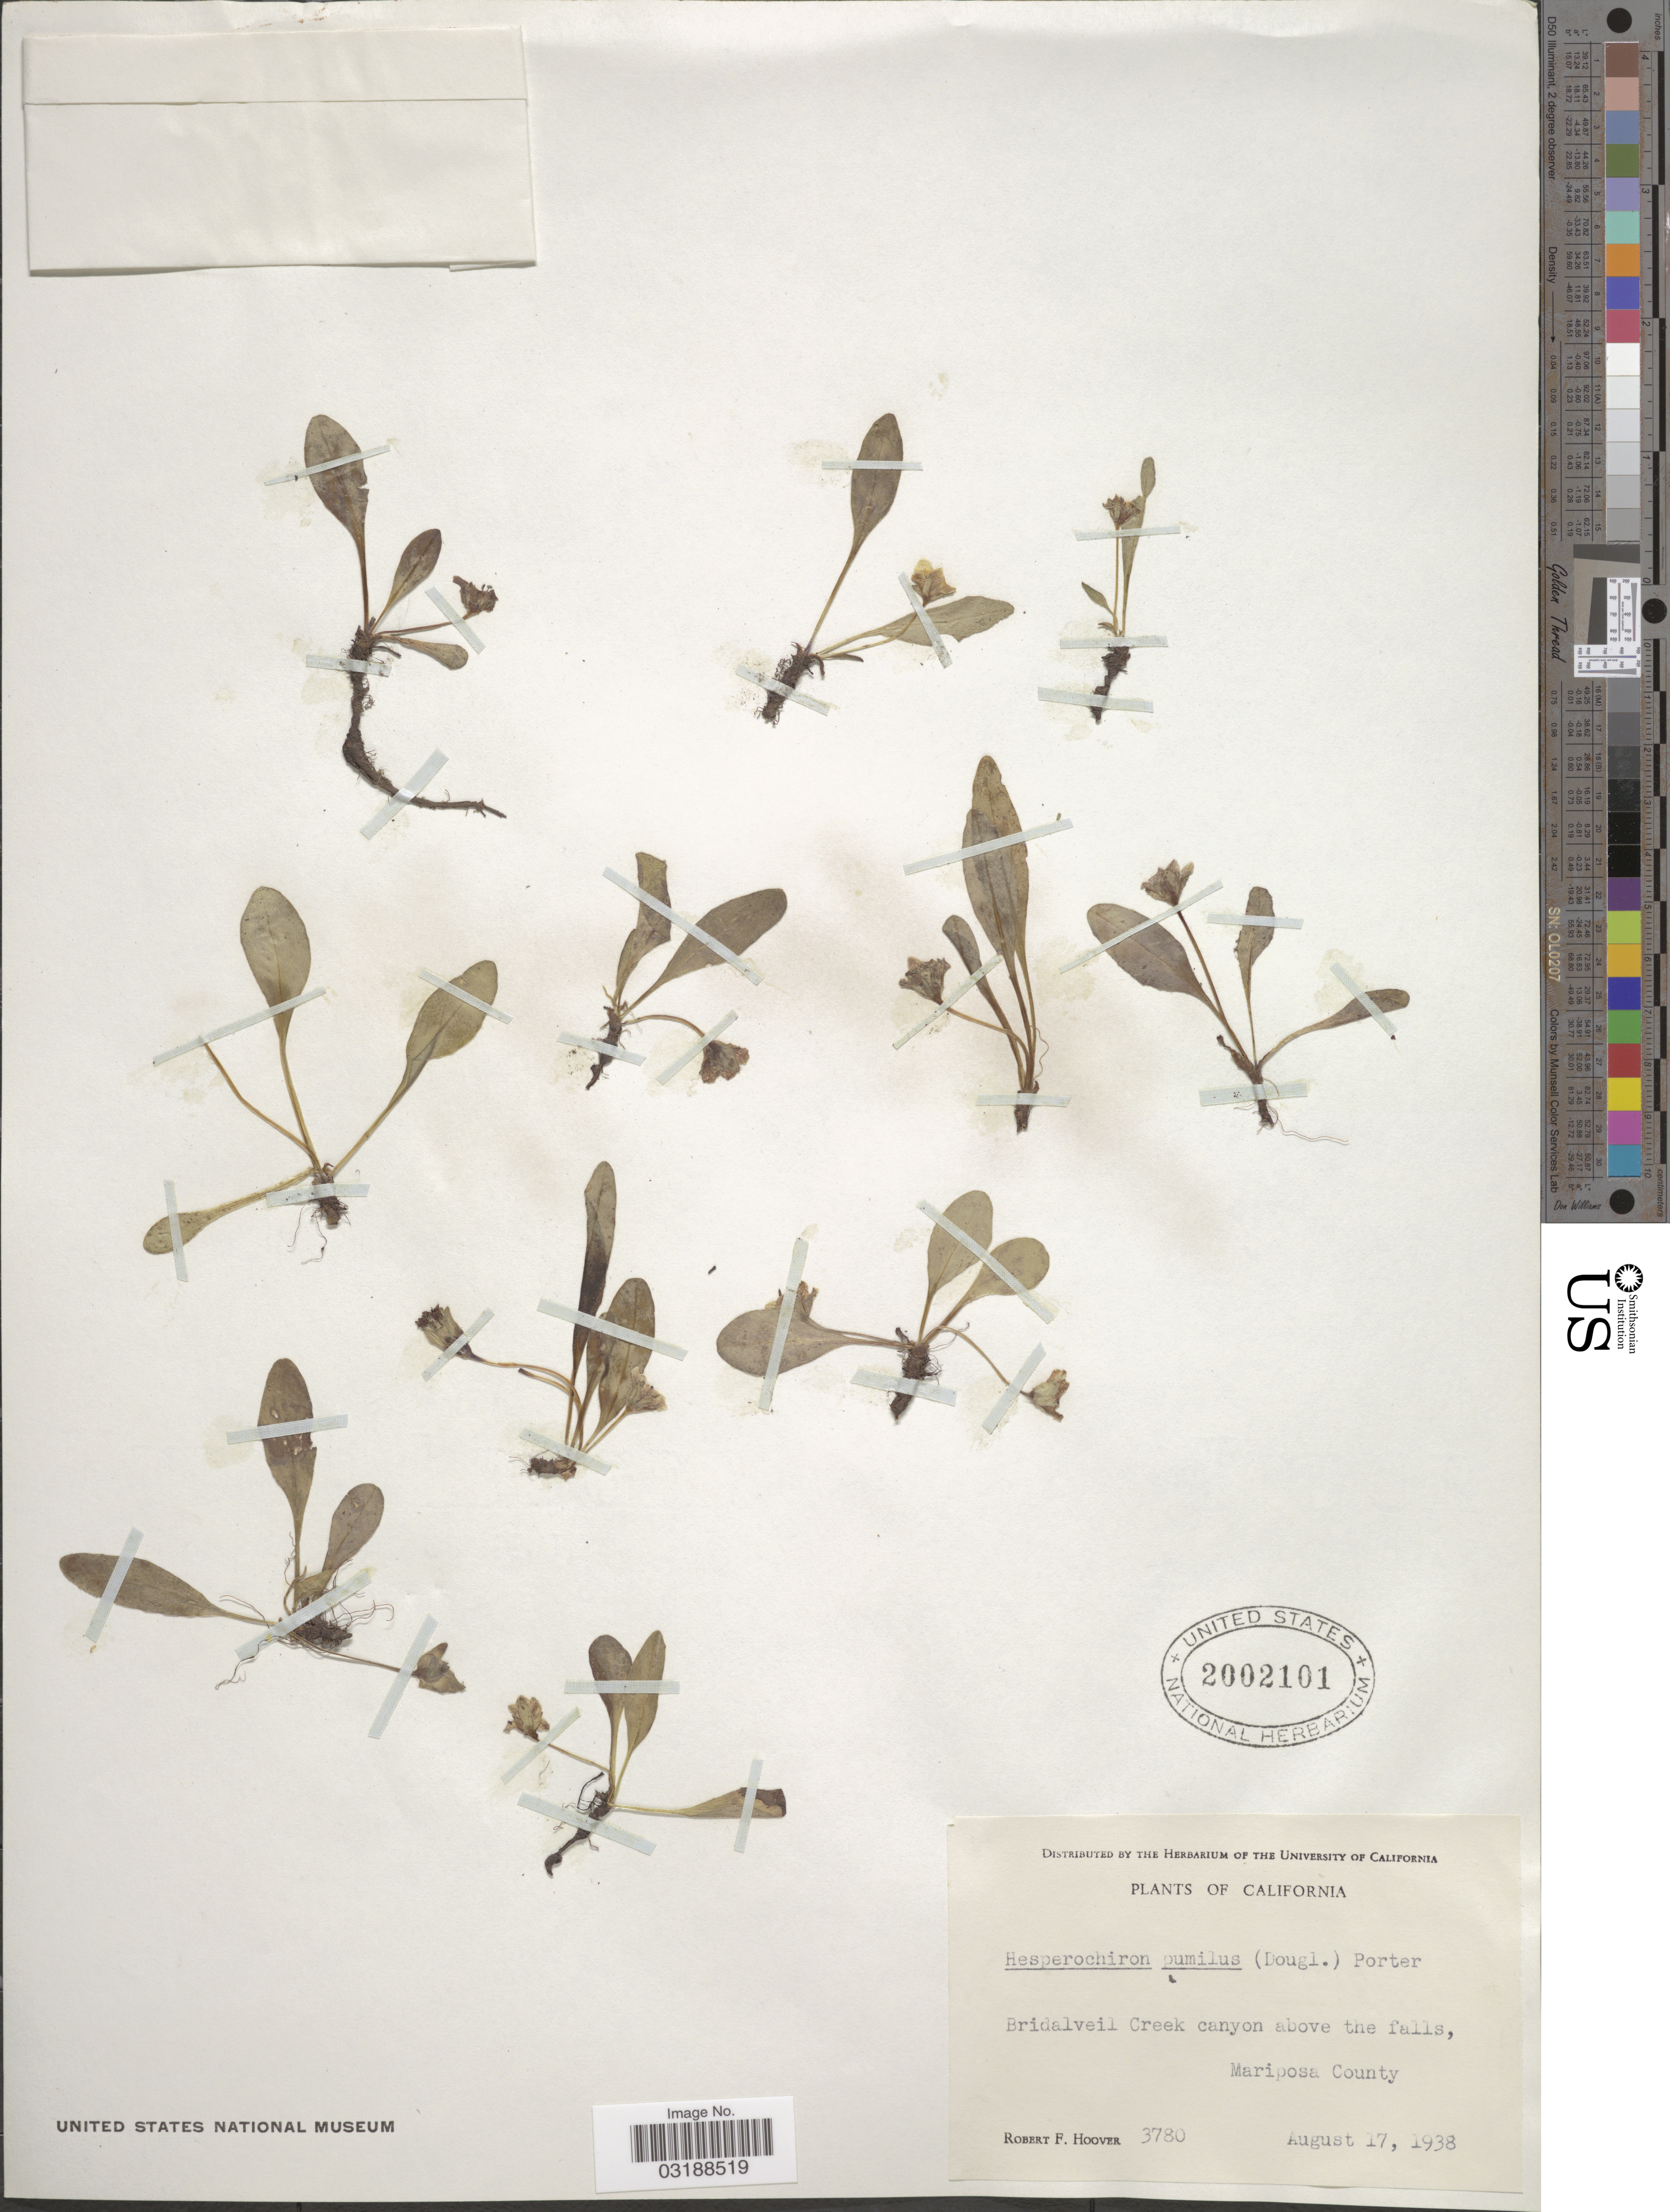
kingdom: Plantae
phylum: Tracheophyta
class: Magnoliopsida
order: Boraginales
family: Hydrophyllaceae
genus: Hesperochiron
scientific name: Hesperochiron pumilus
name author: (Griseb.) Porter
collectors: R. F. Hoover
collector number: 3780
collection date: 1938-08-17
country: United States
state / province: California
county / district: Mariposa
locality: Bridalveil Creek canyon above the falls, Mariposa County.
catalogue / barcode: US 2002101